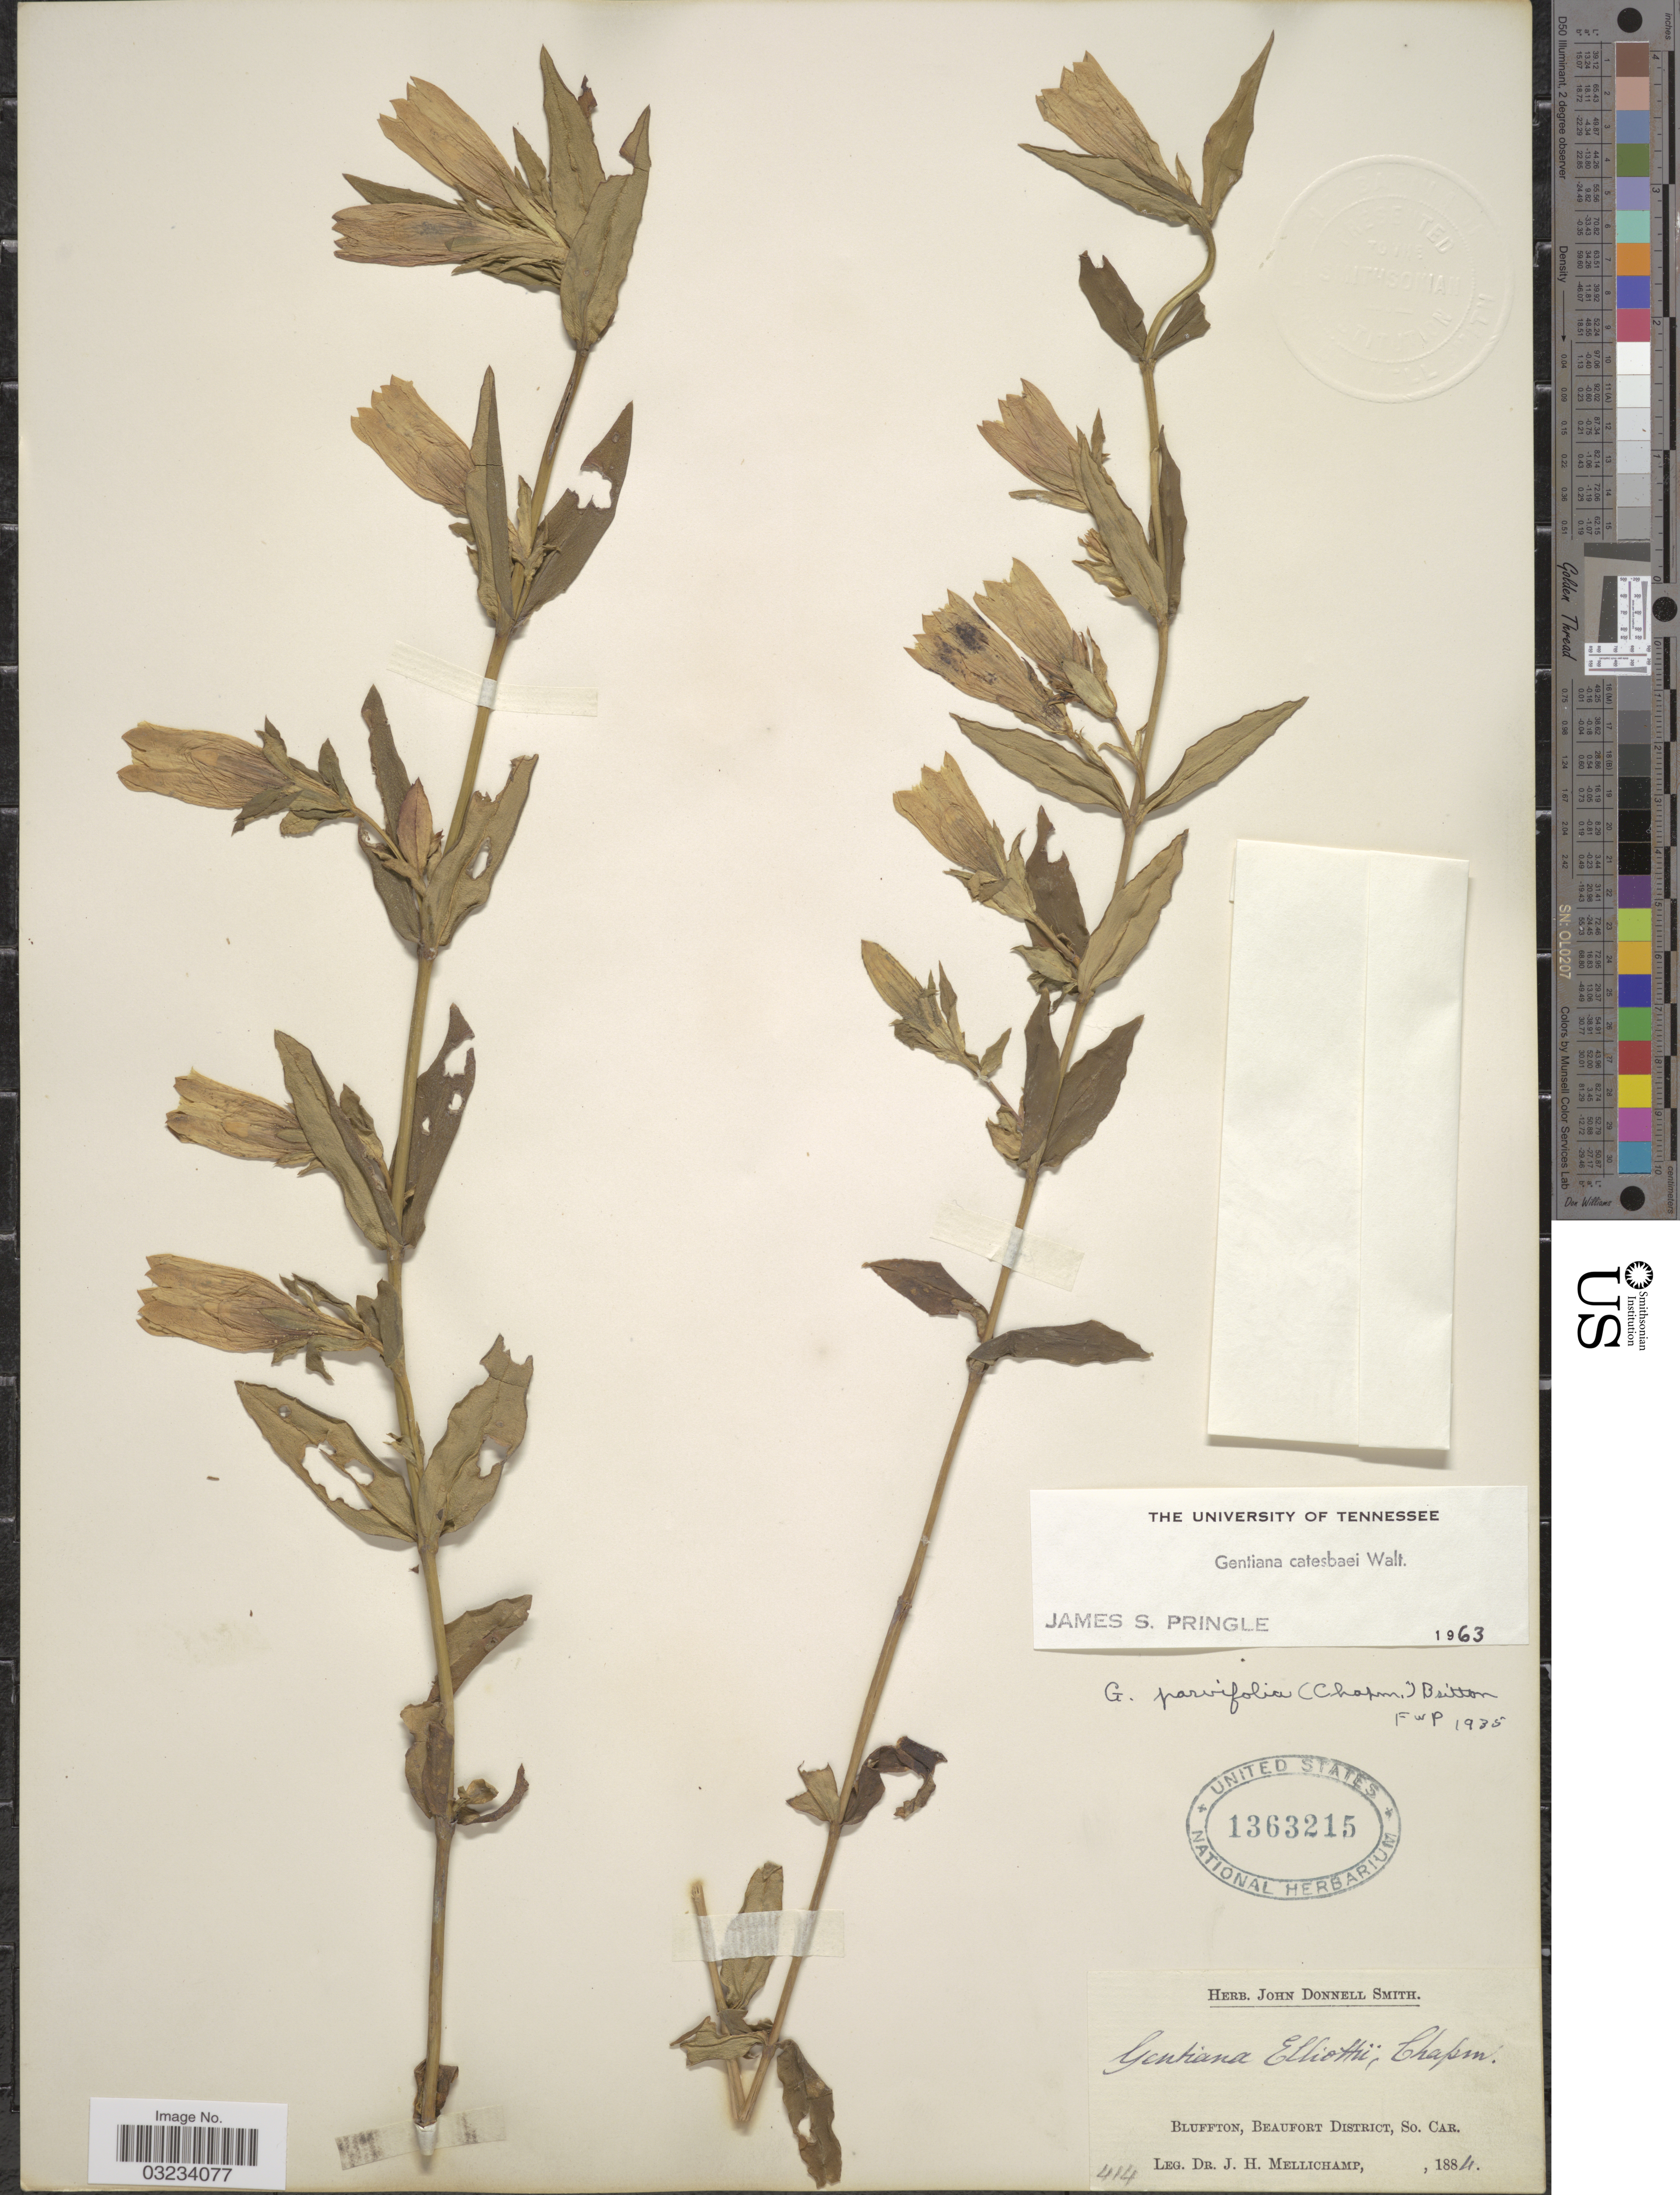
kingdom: Plantae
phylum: Tracheophyta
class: Magnoliopsida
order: Gentianales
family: Gentianaceae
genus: Gentiana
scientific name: Gentiana catesbaei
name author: Walter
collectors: J. H. Mellichamp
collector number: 414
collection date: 1884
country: United States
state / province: South Carolina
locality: Bluffton, Beaufort District.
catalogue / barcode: US 1363215